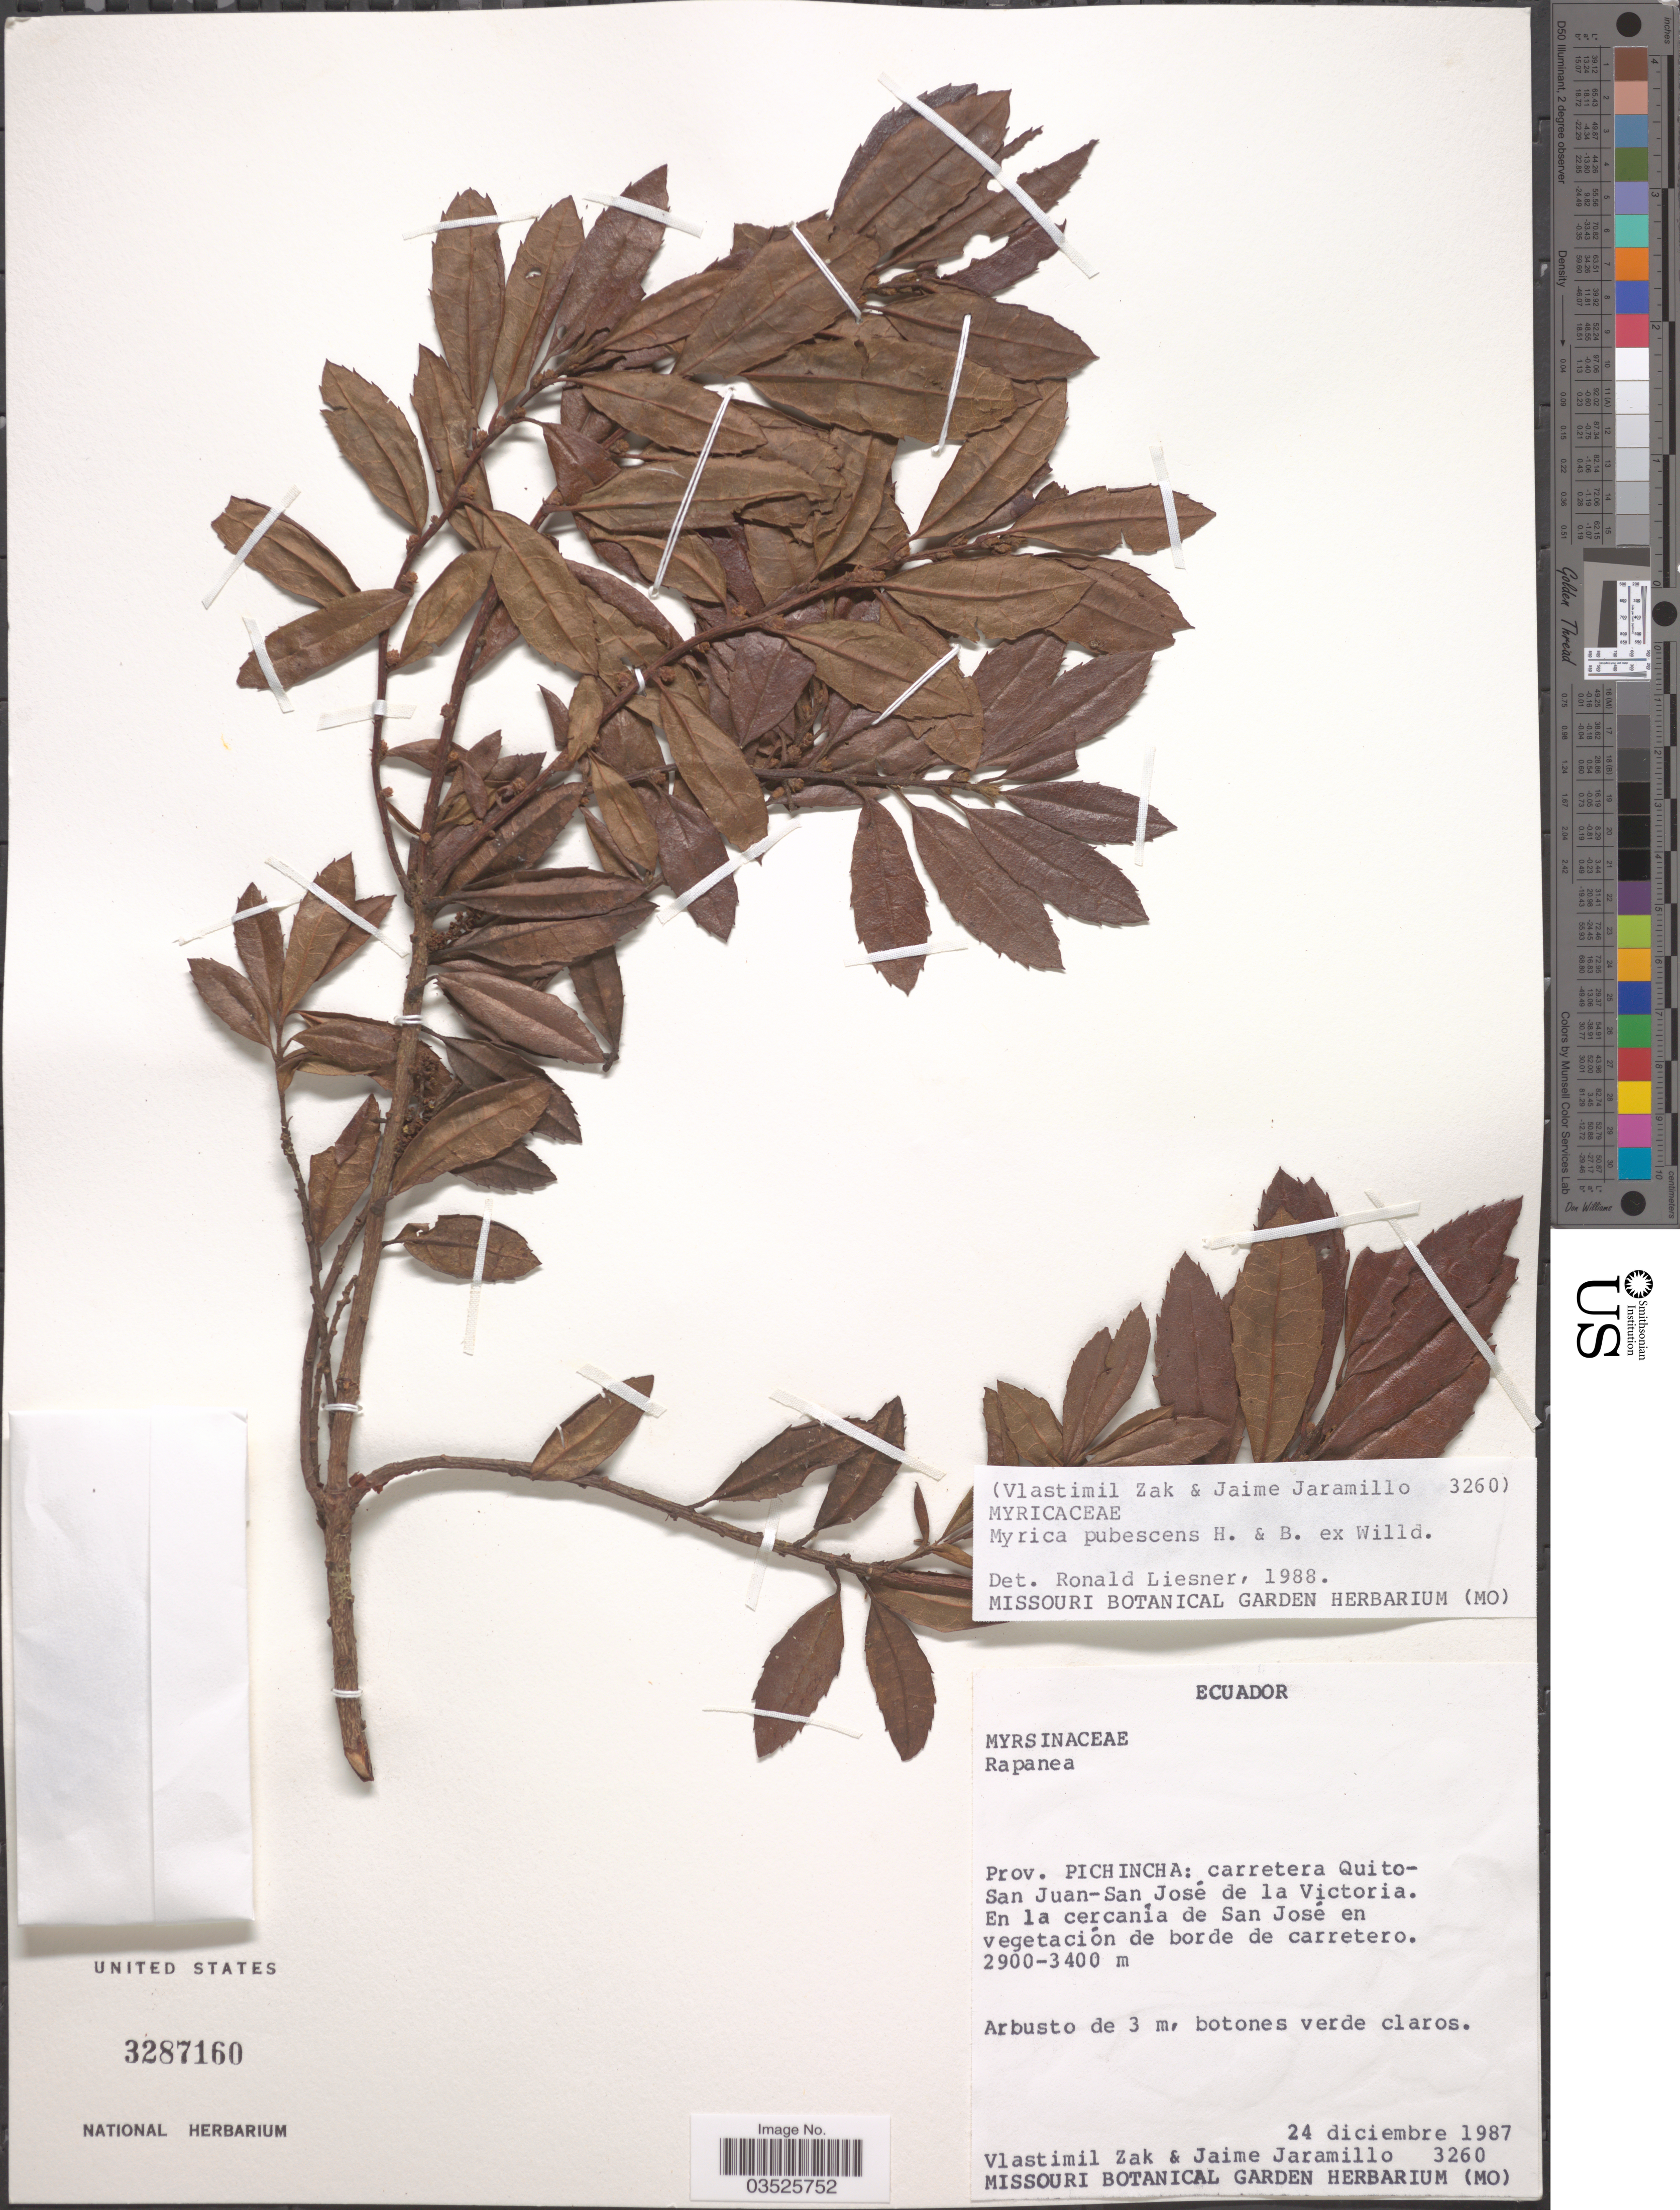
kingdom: Plantae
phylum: Tracheophyta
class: Magnoliopsida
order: Fagales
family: Myricaceae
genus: Morella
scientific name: Morella pubescens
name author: (Humb. & Bonpl. ex Willd.) Wilbur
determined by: Strong, M. T., (US), Smithsonian Institution - National Museum of Natural History (UNITED STATES)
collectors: V. Zak & J. Jaramillo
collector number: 3260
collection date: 1987-12-24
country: Ecuador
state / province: Pichincha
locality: Carretera Quito-San Juan-San José de la Victoria. En la cercanía de San José en vegetación de borde de carretero.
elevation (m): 2900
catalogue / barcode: US 3287160